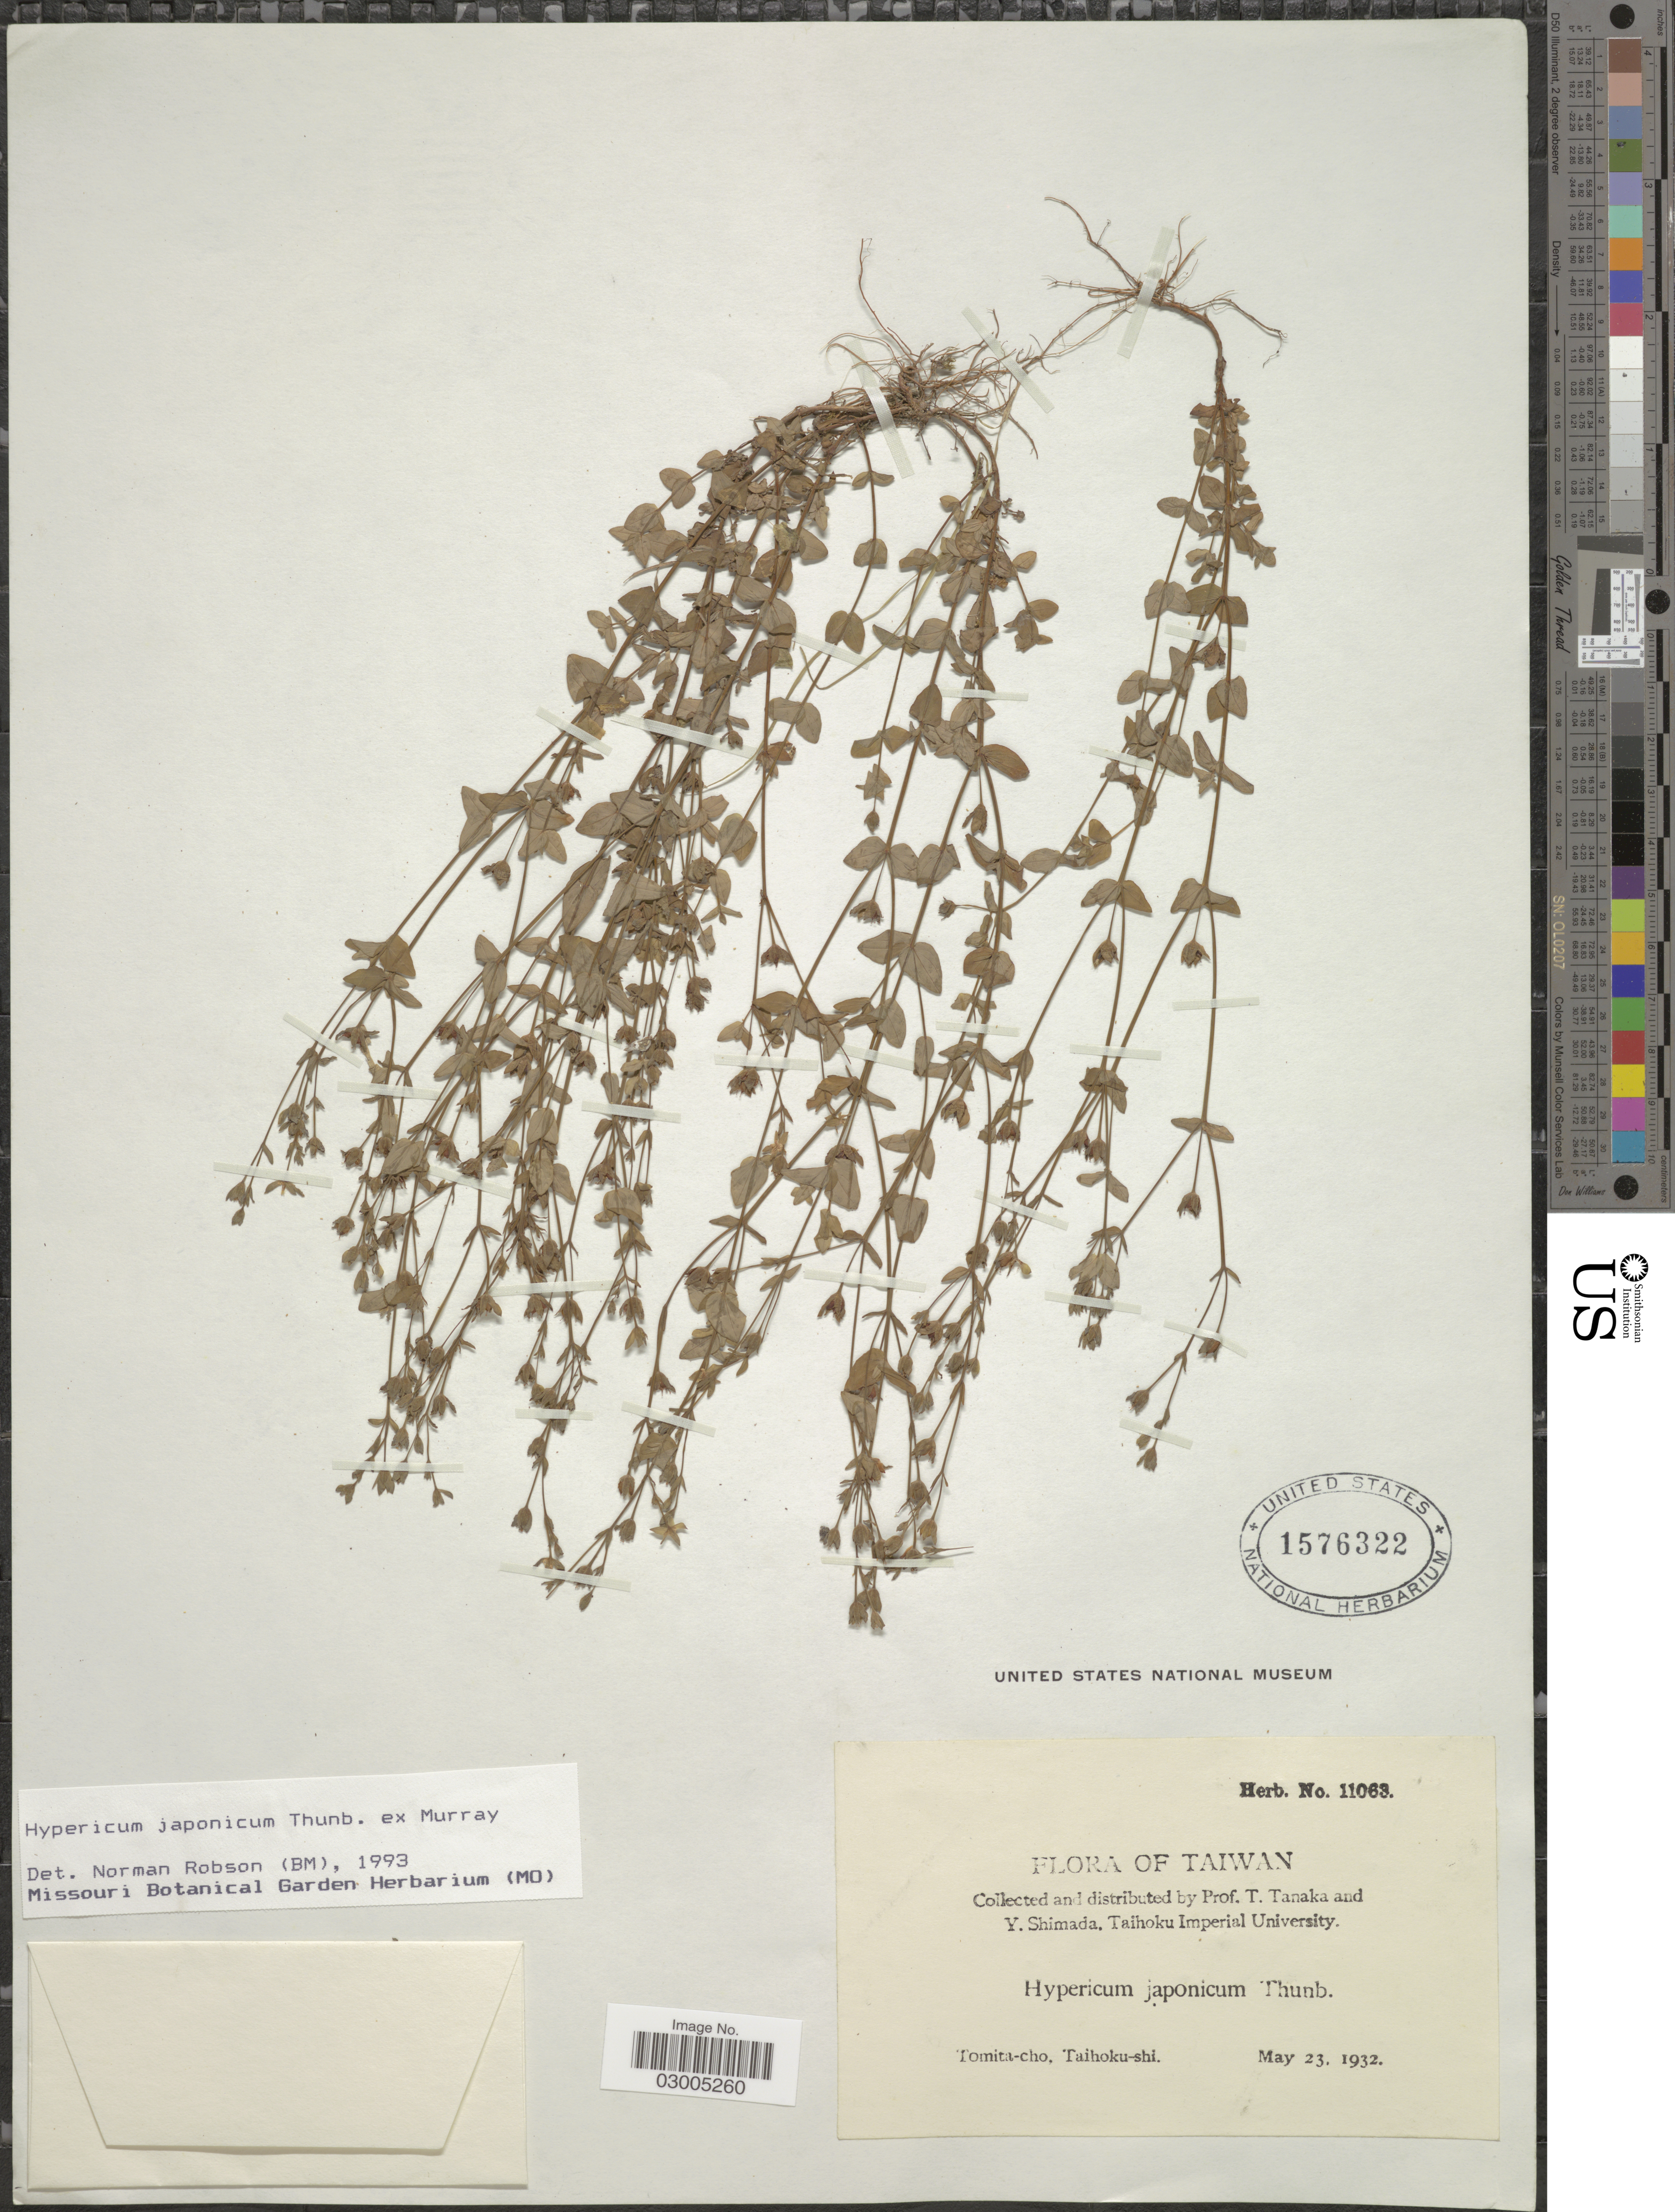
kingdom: Plantae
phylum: Tracheophyta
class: Magnoliopsida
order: Malpighiales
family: Hypericaceae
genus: Hypericum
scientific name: Hypericum japonicum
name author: Thunb.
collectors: T. Tanaka & Y. Shimada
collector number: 11063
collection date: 1932-05-23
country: Taiwan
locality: Tomita-cho, Taihoku-shi.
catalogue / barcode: US 1576322